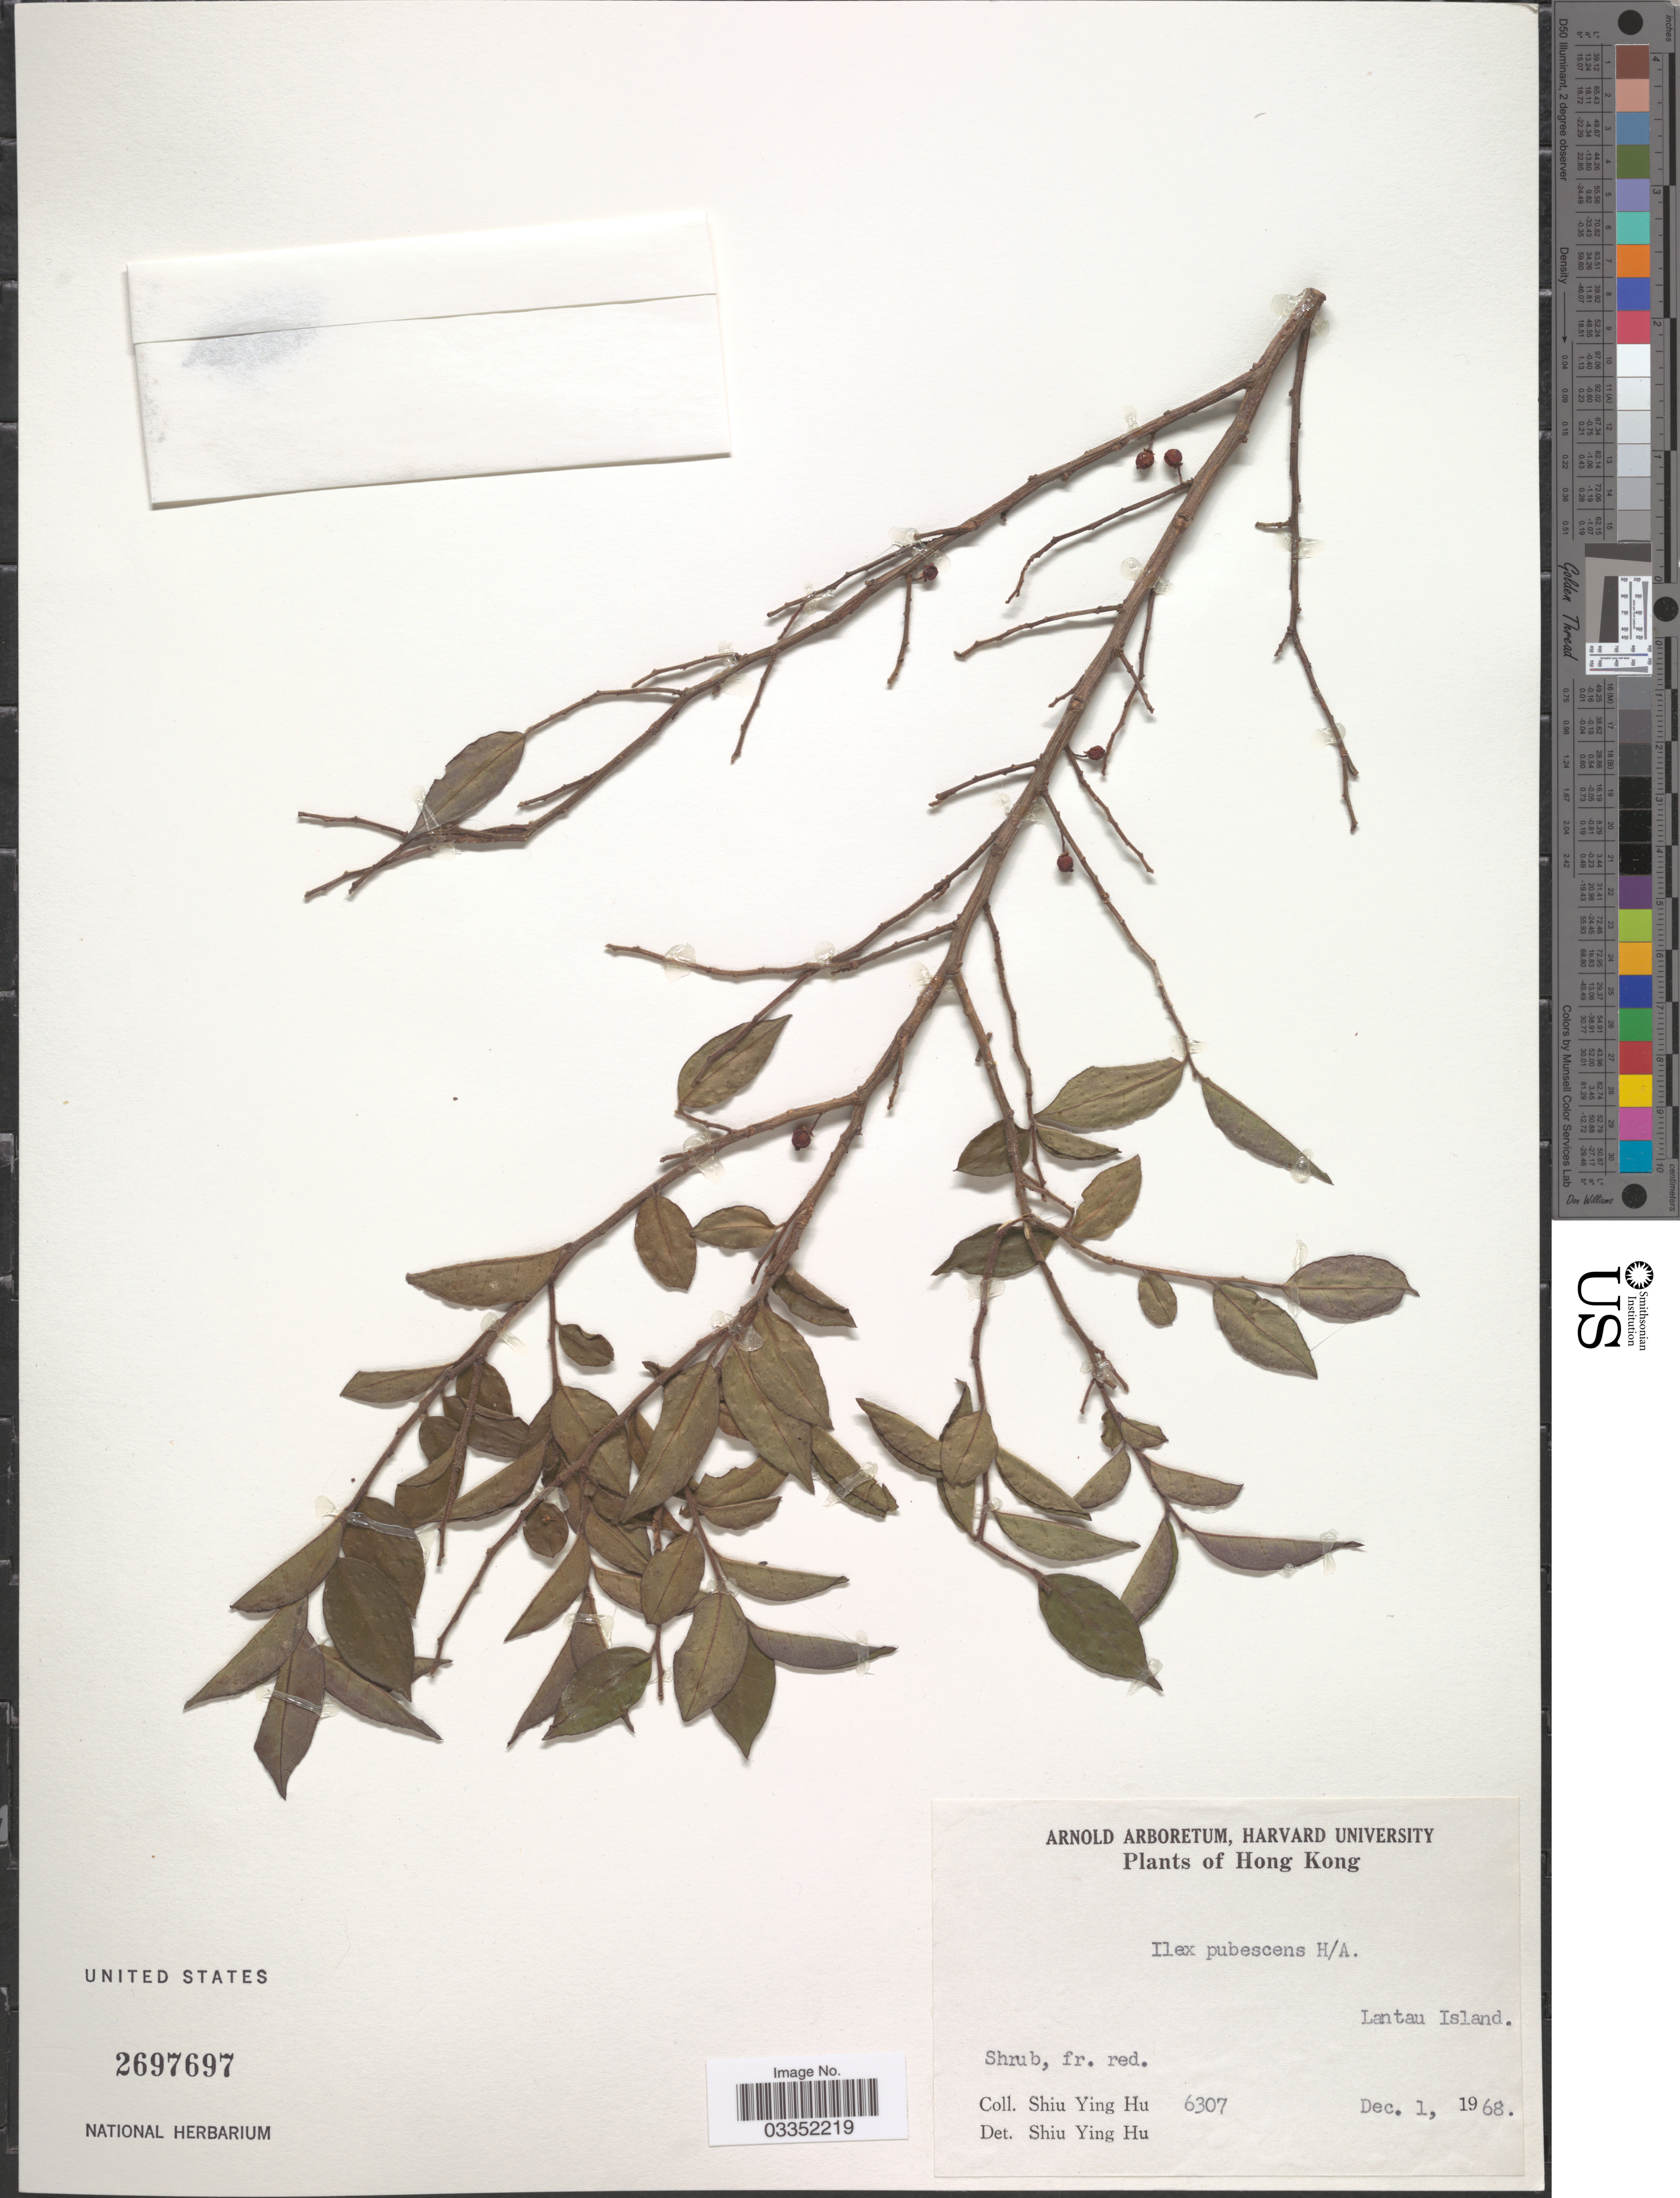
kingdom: Plantae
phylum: Tracheophyta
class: Magnoliopsida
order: Aquifoliales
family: Aquifoliaceae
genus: Ilex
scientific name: Ilex pubescens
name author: Hook. & Arn.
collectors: S. Y. Hu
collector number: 6307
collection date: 1968-12-01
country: China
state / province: Hong Kong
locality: Lantau Island.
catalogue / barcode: US 2697697